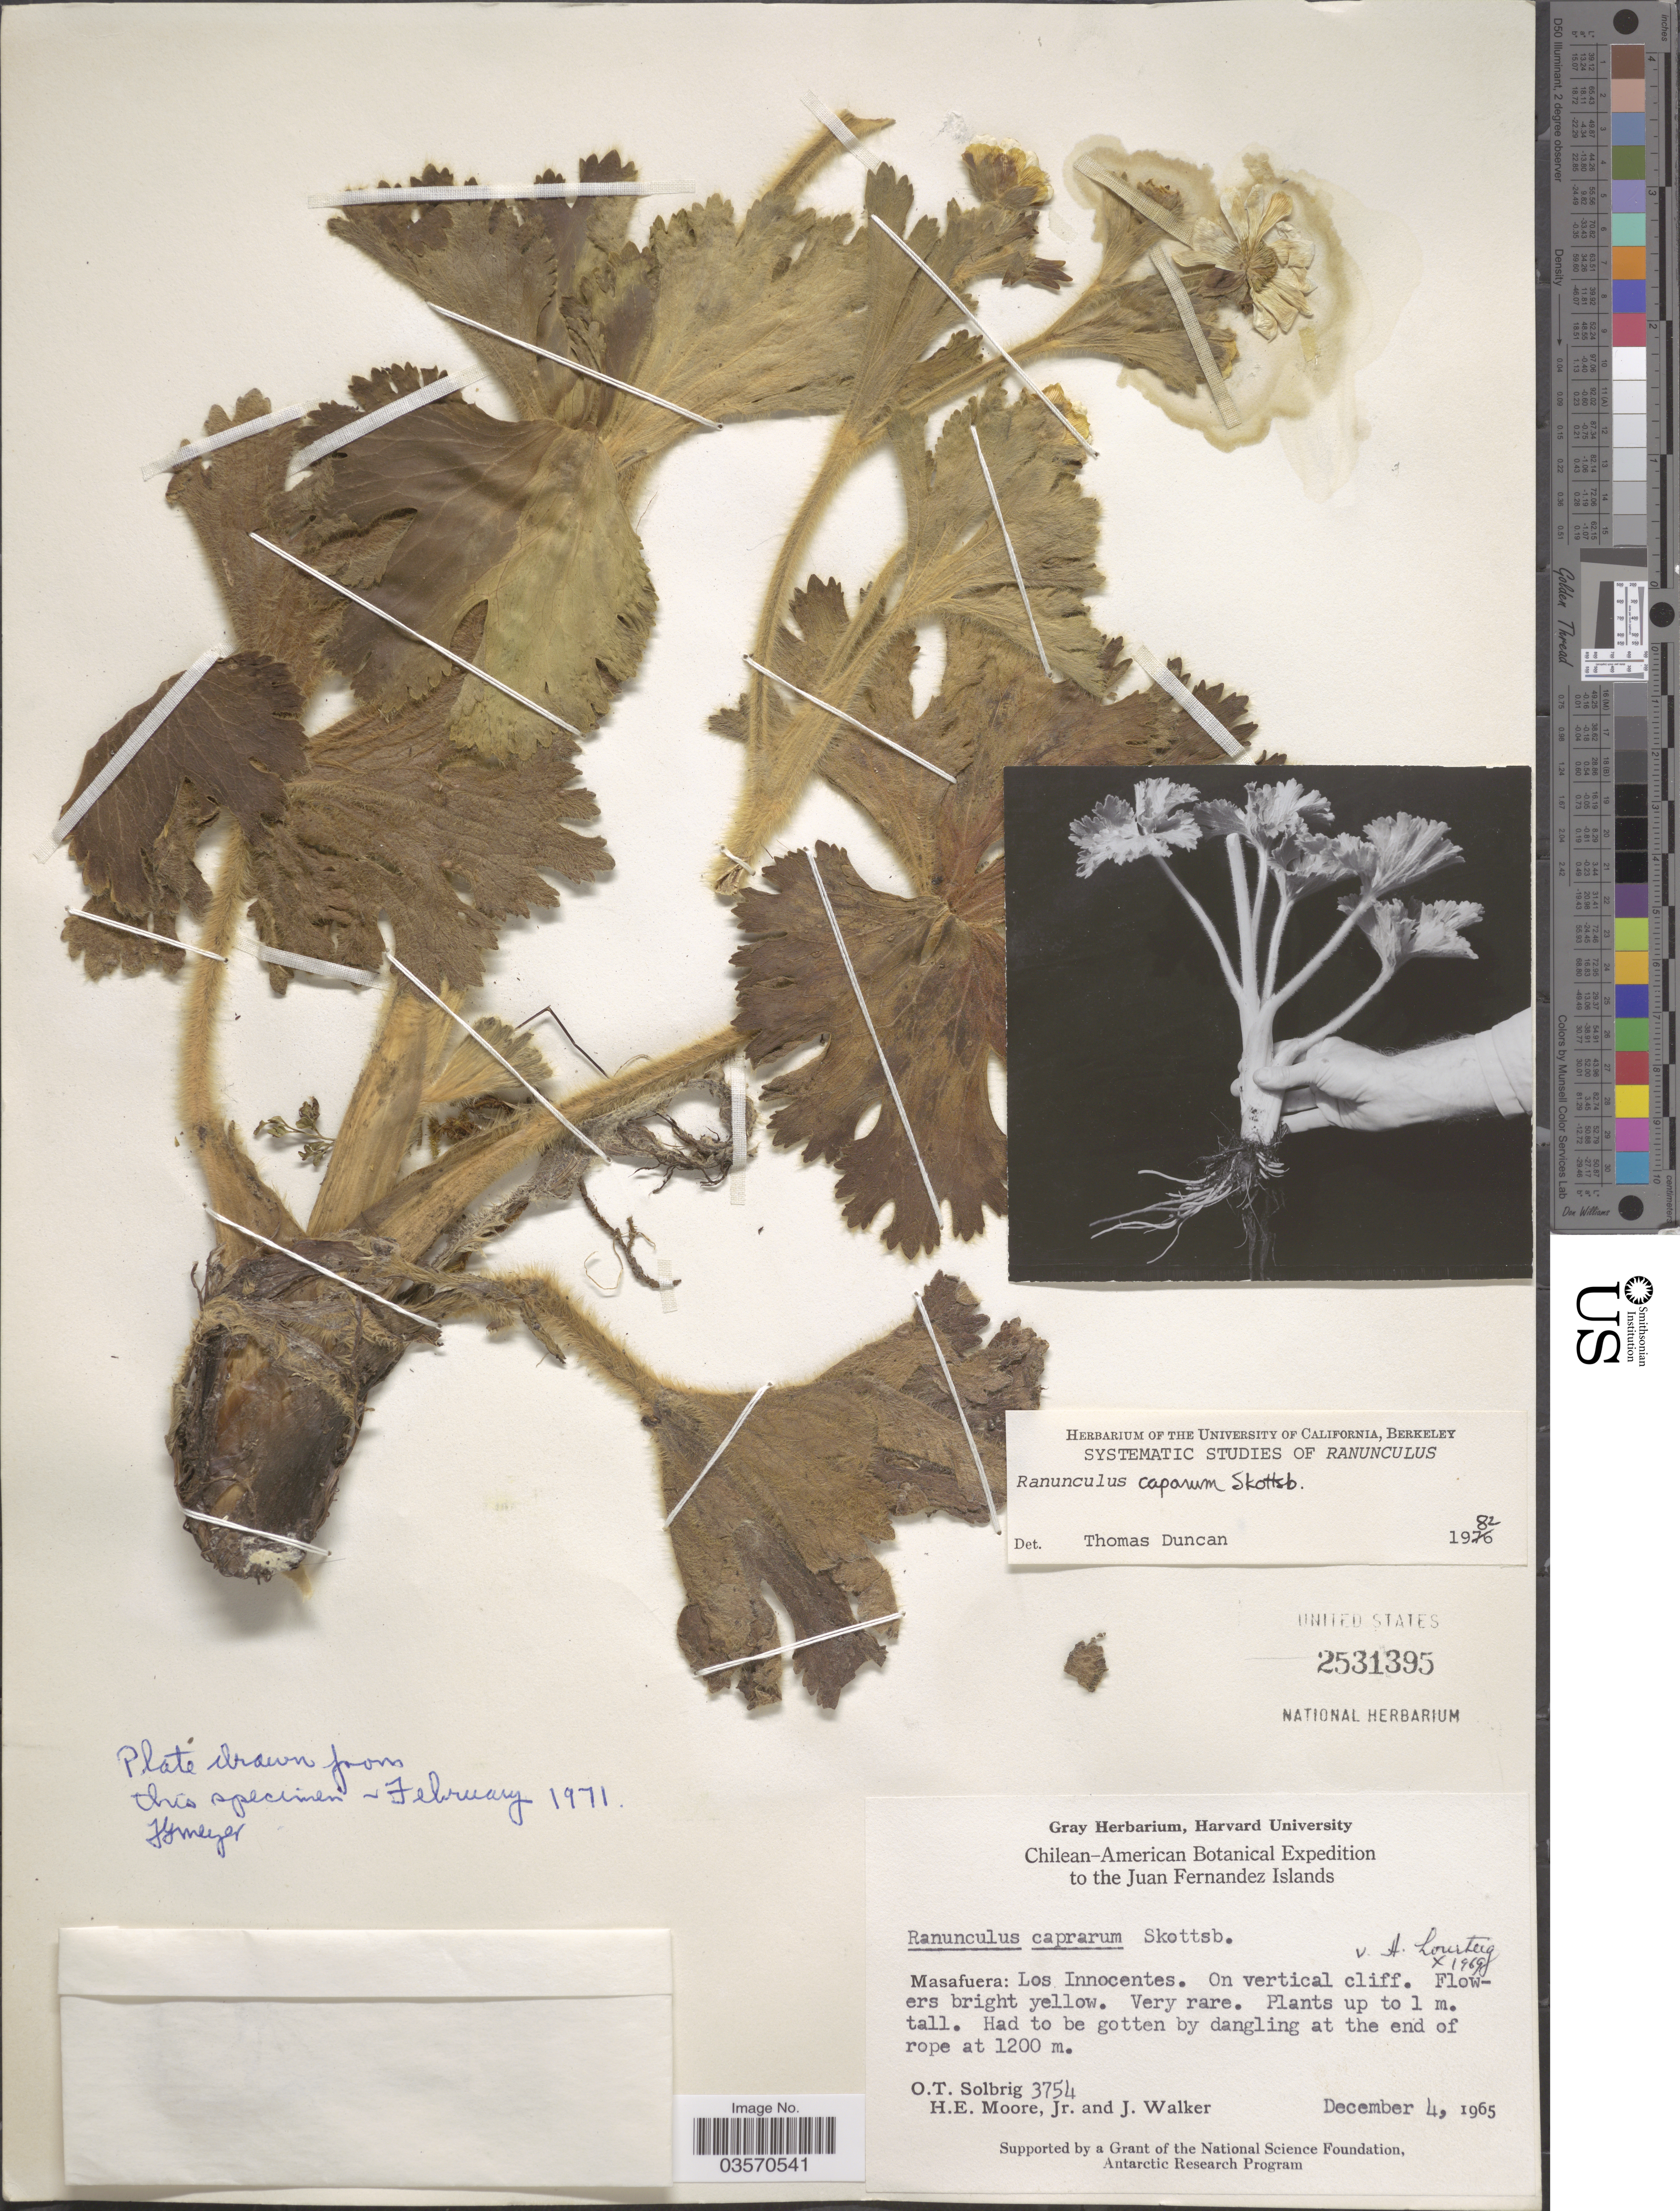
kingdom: Plantae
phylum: Tracheophyta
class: Magnoliopsida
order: Ranunculales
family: Ranunculaceae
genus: Ranunculus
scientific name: Ranunculus caprarum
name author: Skottsb.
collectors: O. T. Solbrig, H. Moore & J. Walker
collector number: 3754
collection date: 1965-12-04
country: Chile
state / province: Valparaíso (V)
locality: Juan Fernandez Islands. Masafuera: Los Innocentes. On vertical cliff.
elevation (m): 1200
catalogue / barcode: US 2531395